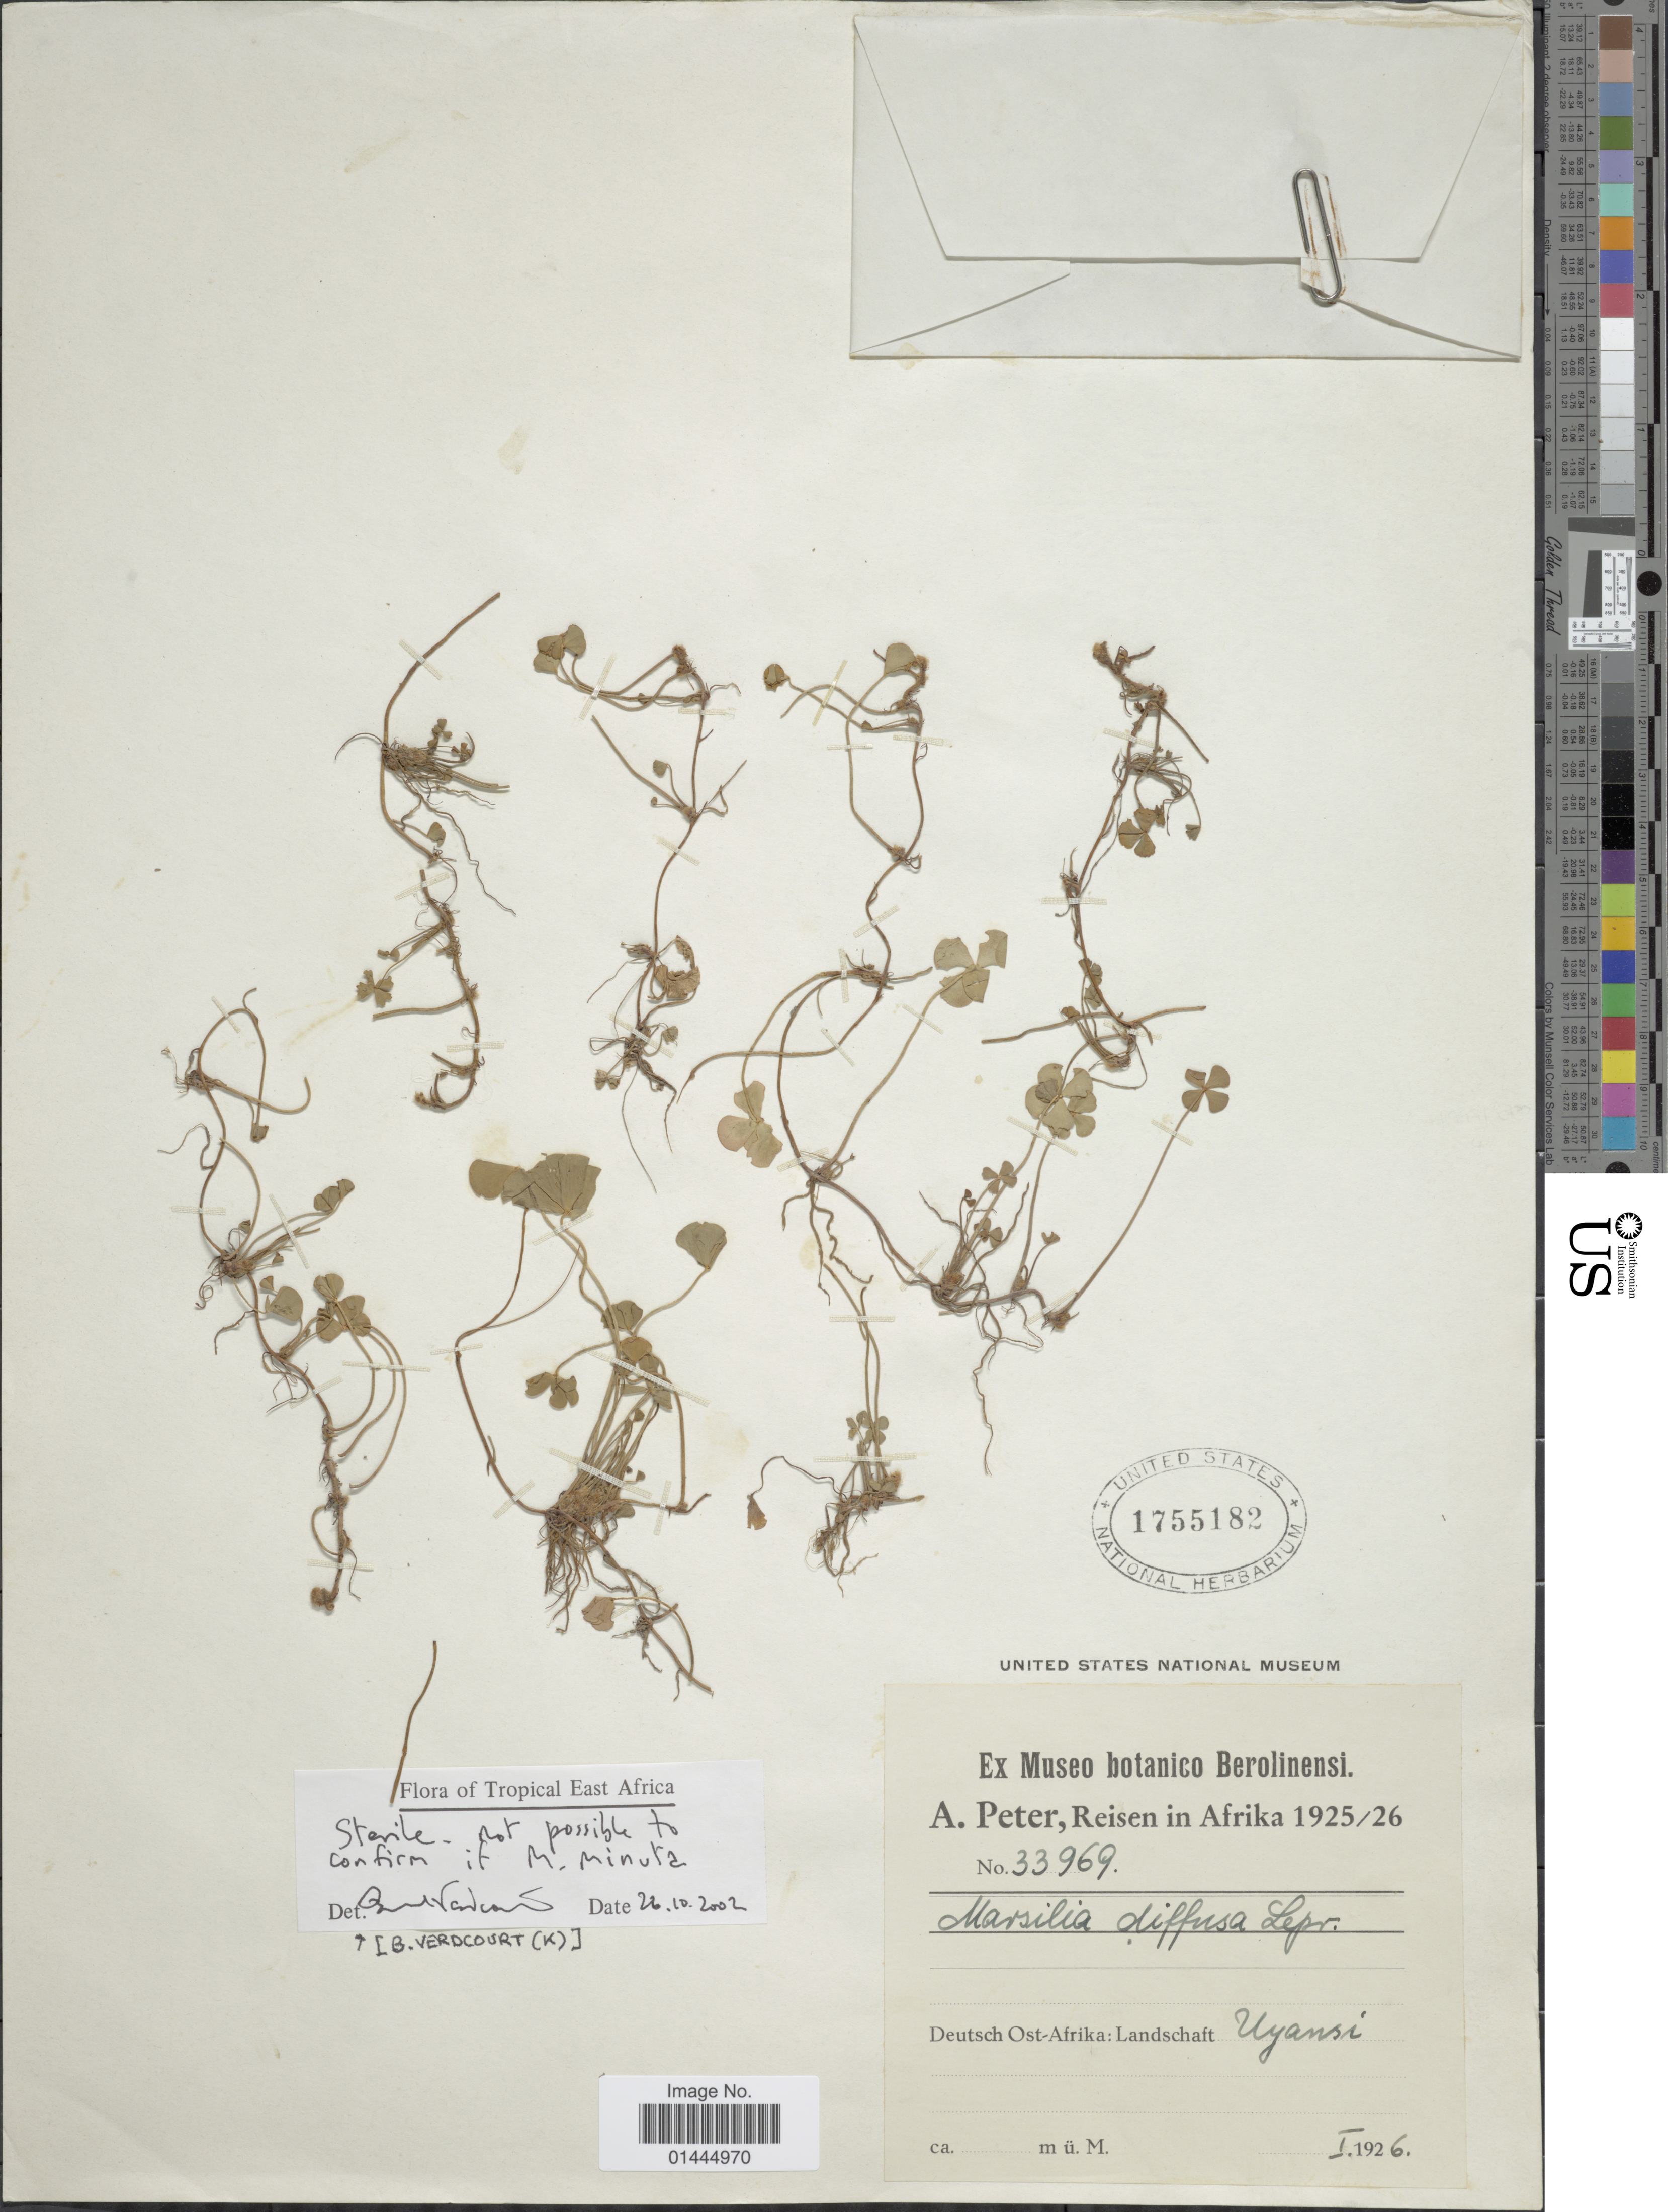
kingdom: Plantae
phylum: Tracheophyta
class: Polypodiopsida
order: Salviniales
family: Marsileaceae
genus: Marsilea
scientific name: Marsilea diffusa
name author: Lepr. ex A. Braun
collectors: A. Peter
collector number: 33969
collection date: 1926-01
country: Tanzania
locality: Deutsch Ost-Afrika: Landchaft Uyansi.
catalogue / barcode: US 1755182